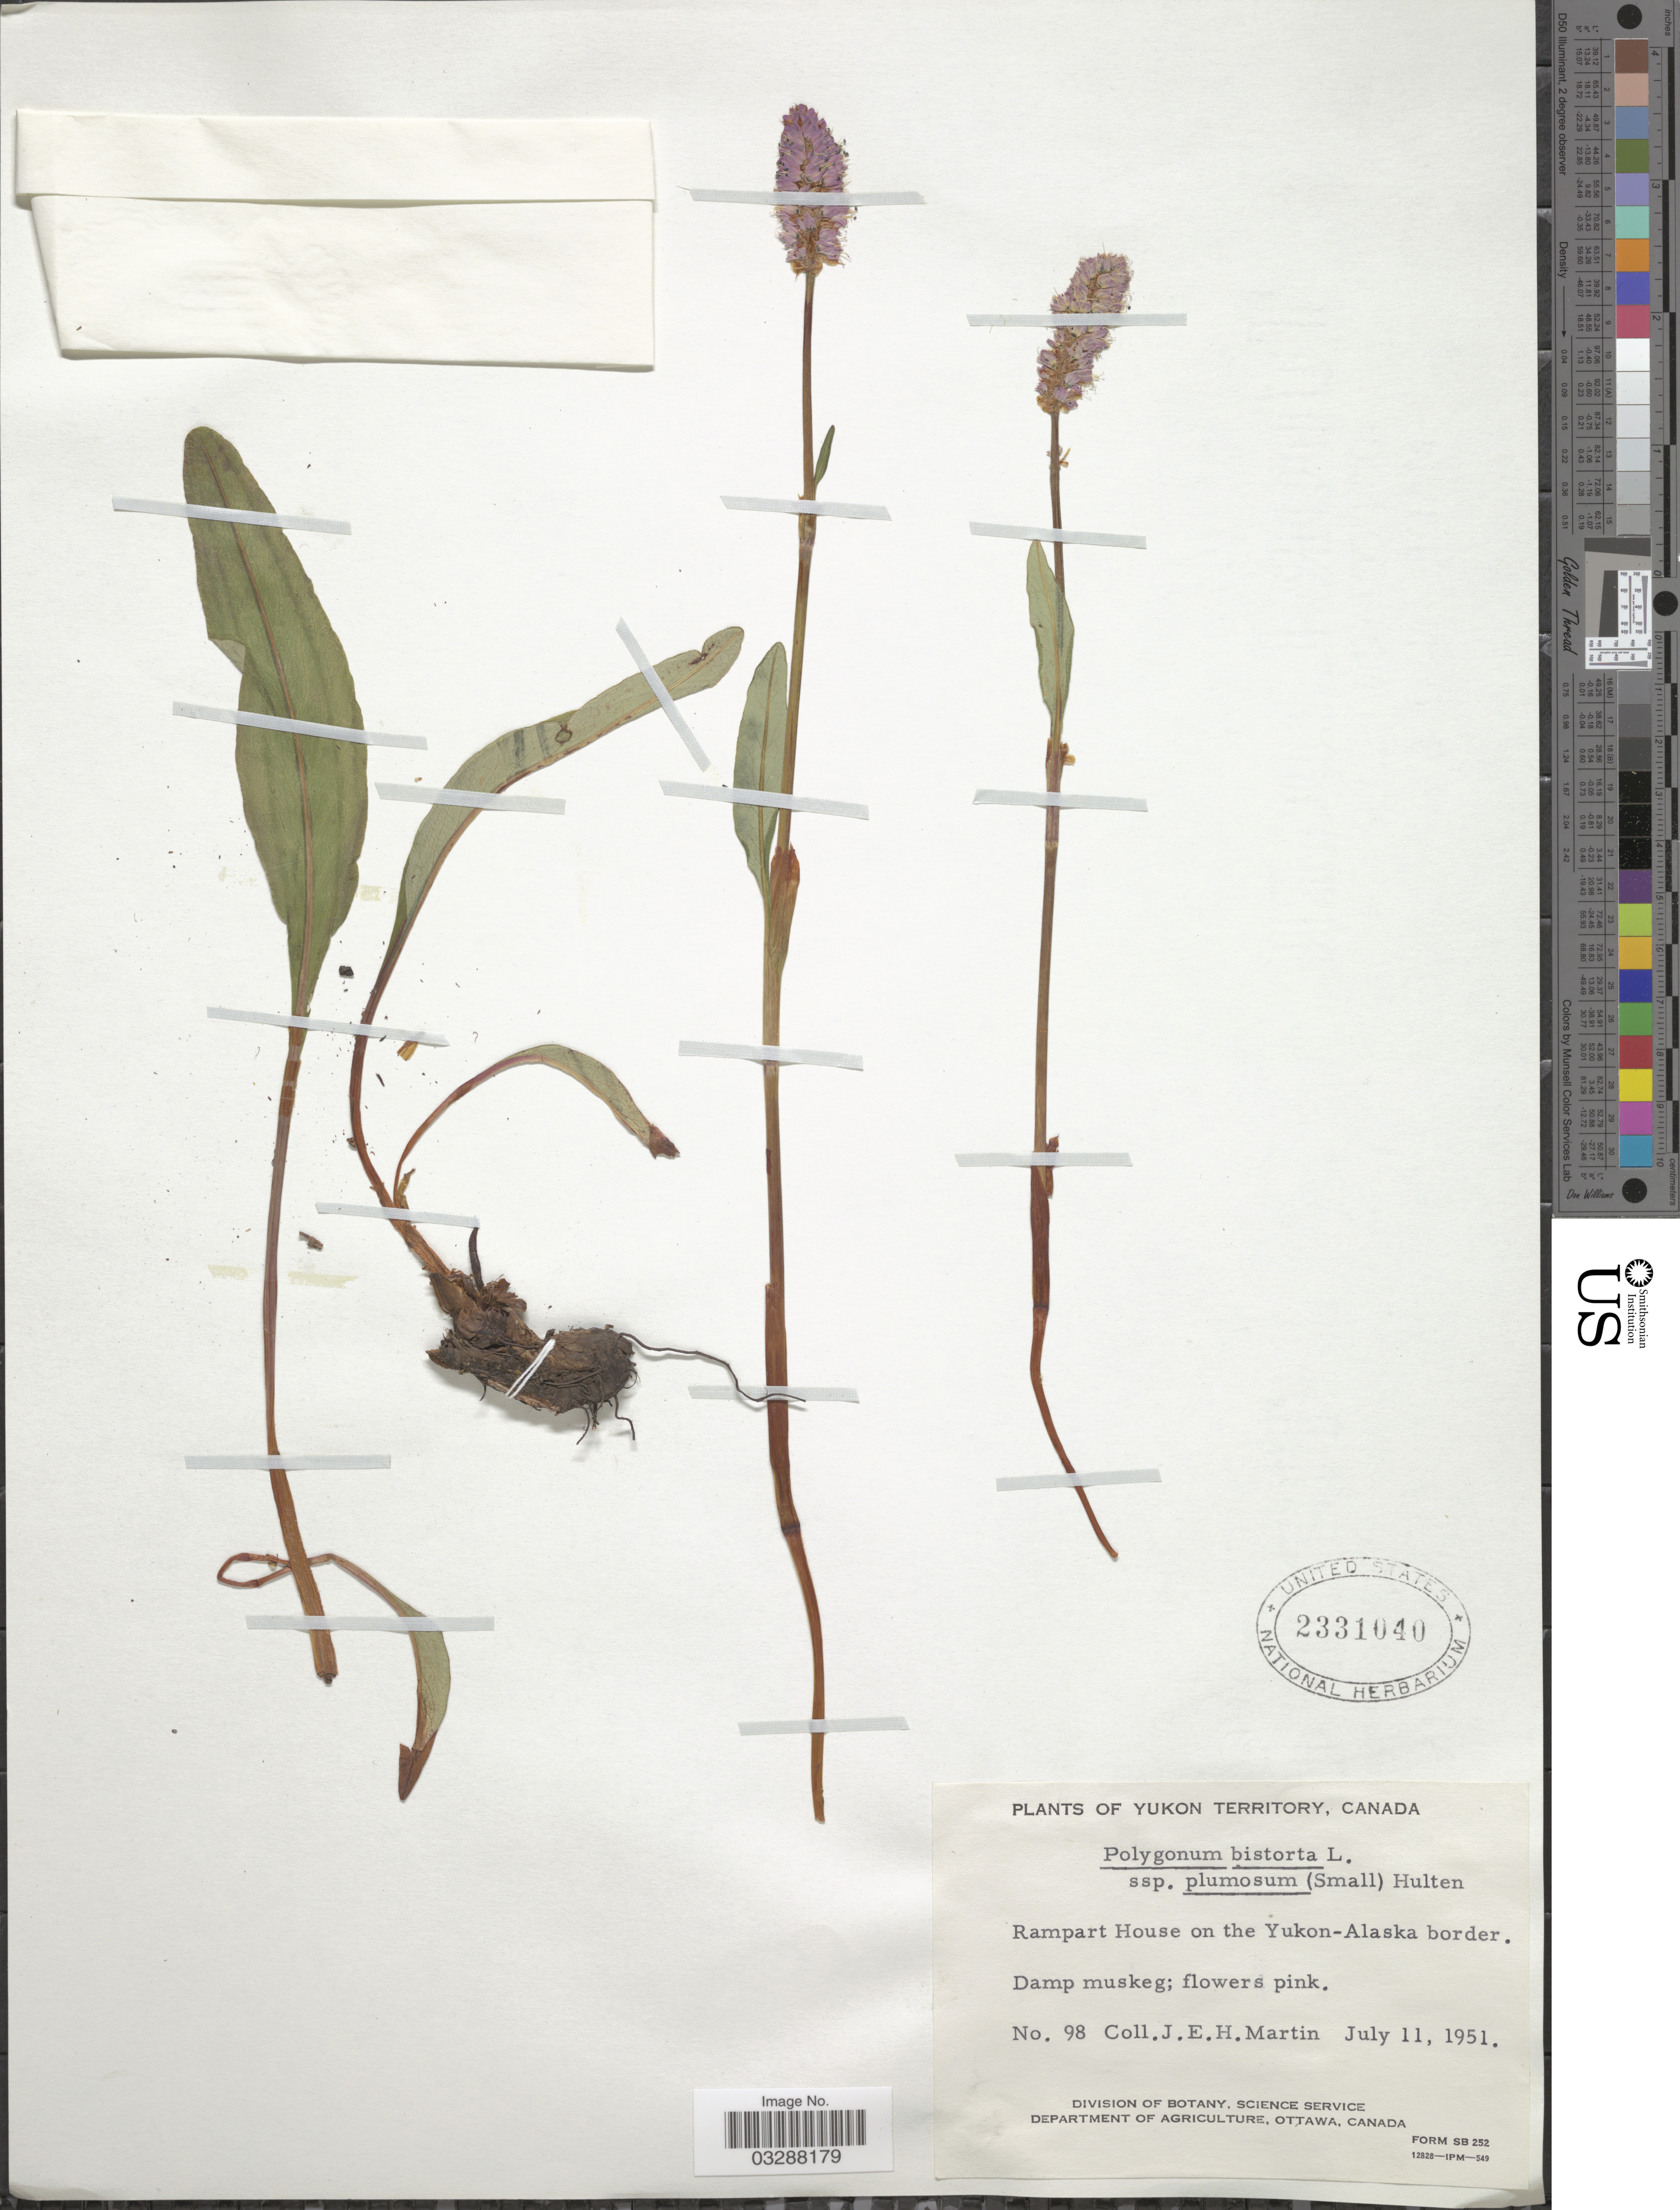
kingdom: Plantae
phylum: Tracheophyta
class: Magnoliopsida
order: Caryophyllales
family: Polygonaceae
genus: Bistorta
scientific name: Bistorta plumosa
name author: (Small) Greene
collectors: J. E. H. Martin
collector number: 98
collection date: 1951-07-11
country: Canada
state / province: Yukon Territory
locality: Rampart House on the Yukon-Alaska border.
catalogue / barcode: US 2331040